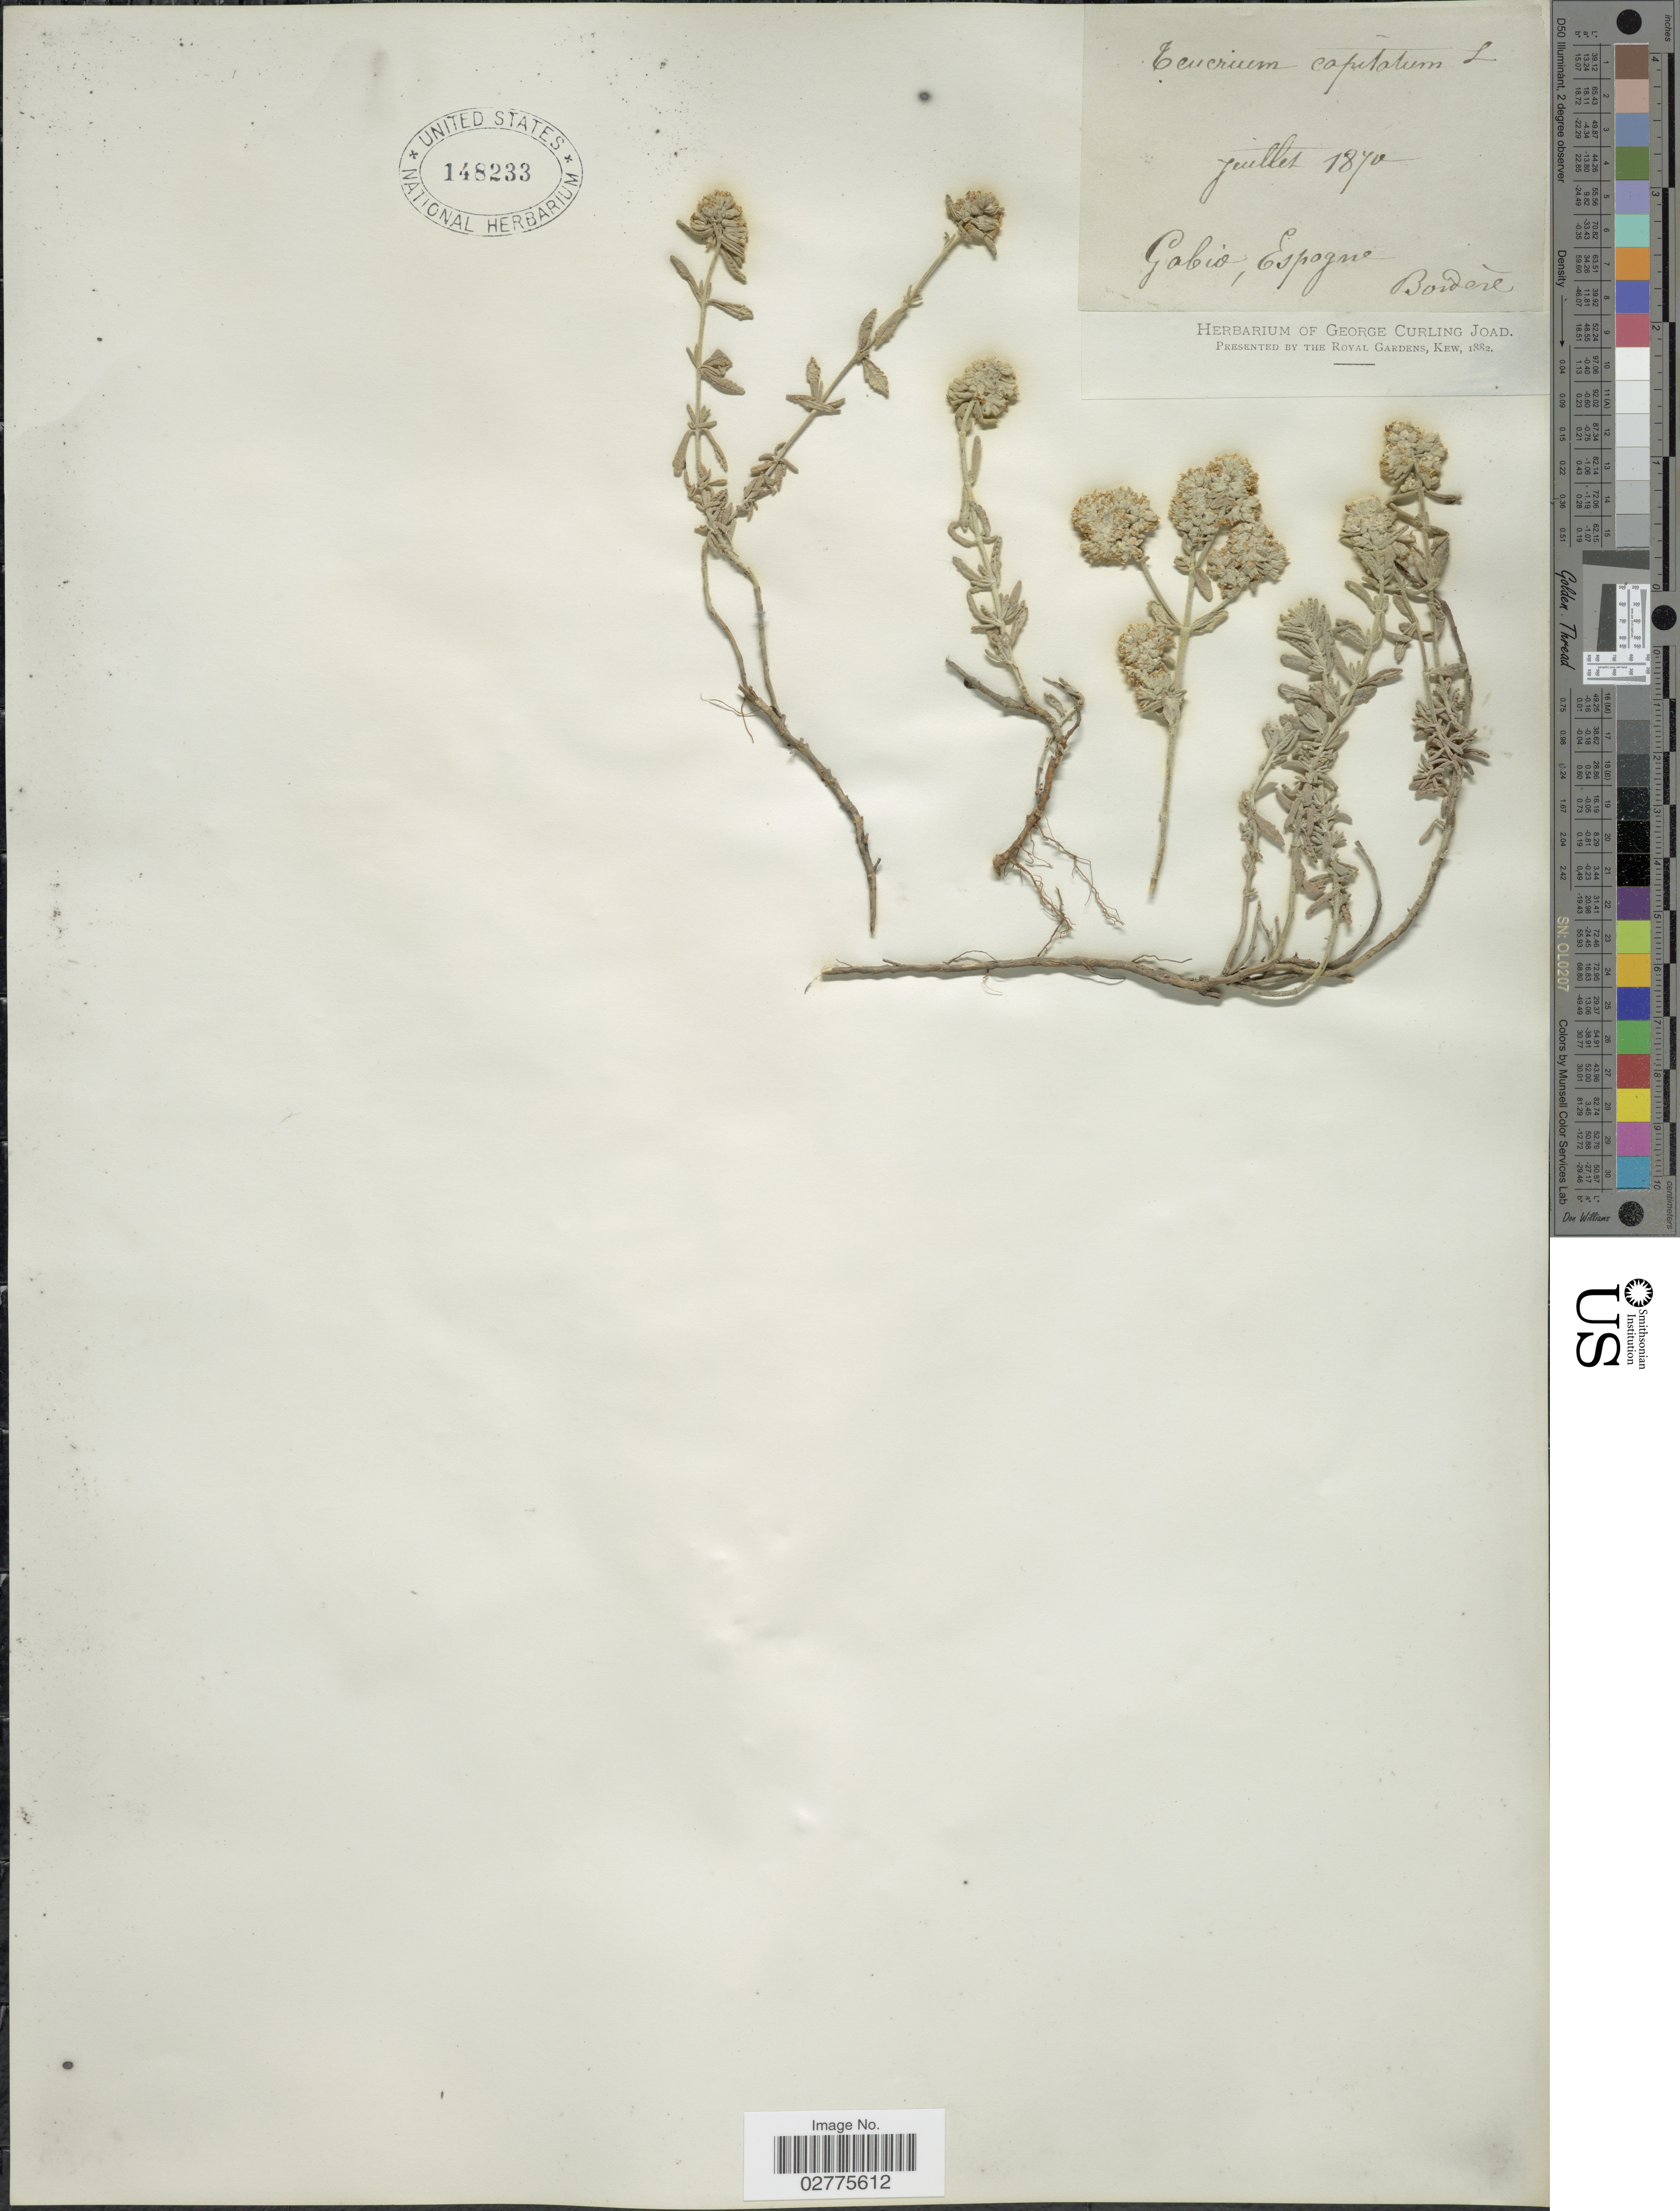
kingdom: Plantae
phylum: Tracheophyta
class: Magnoliopsida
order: Lamiales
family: Lamiaceae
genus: Teucrium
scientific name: Teucrium capitatum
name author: L.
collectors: -. Bordère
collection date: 1870-07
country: Spain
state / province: Andalucia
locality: Gabio, Espagne.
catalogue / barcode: US 148233